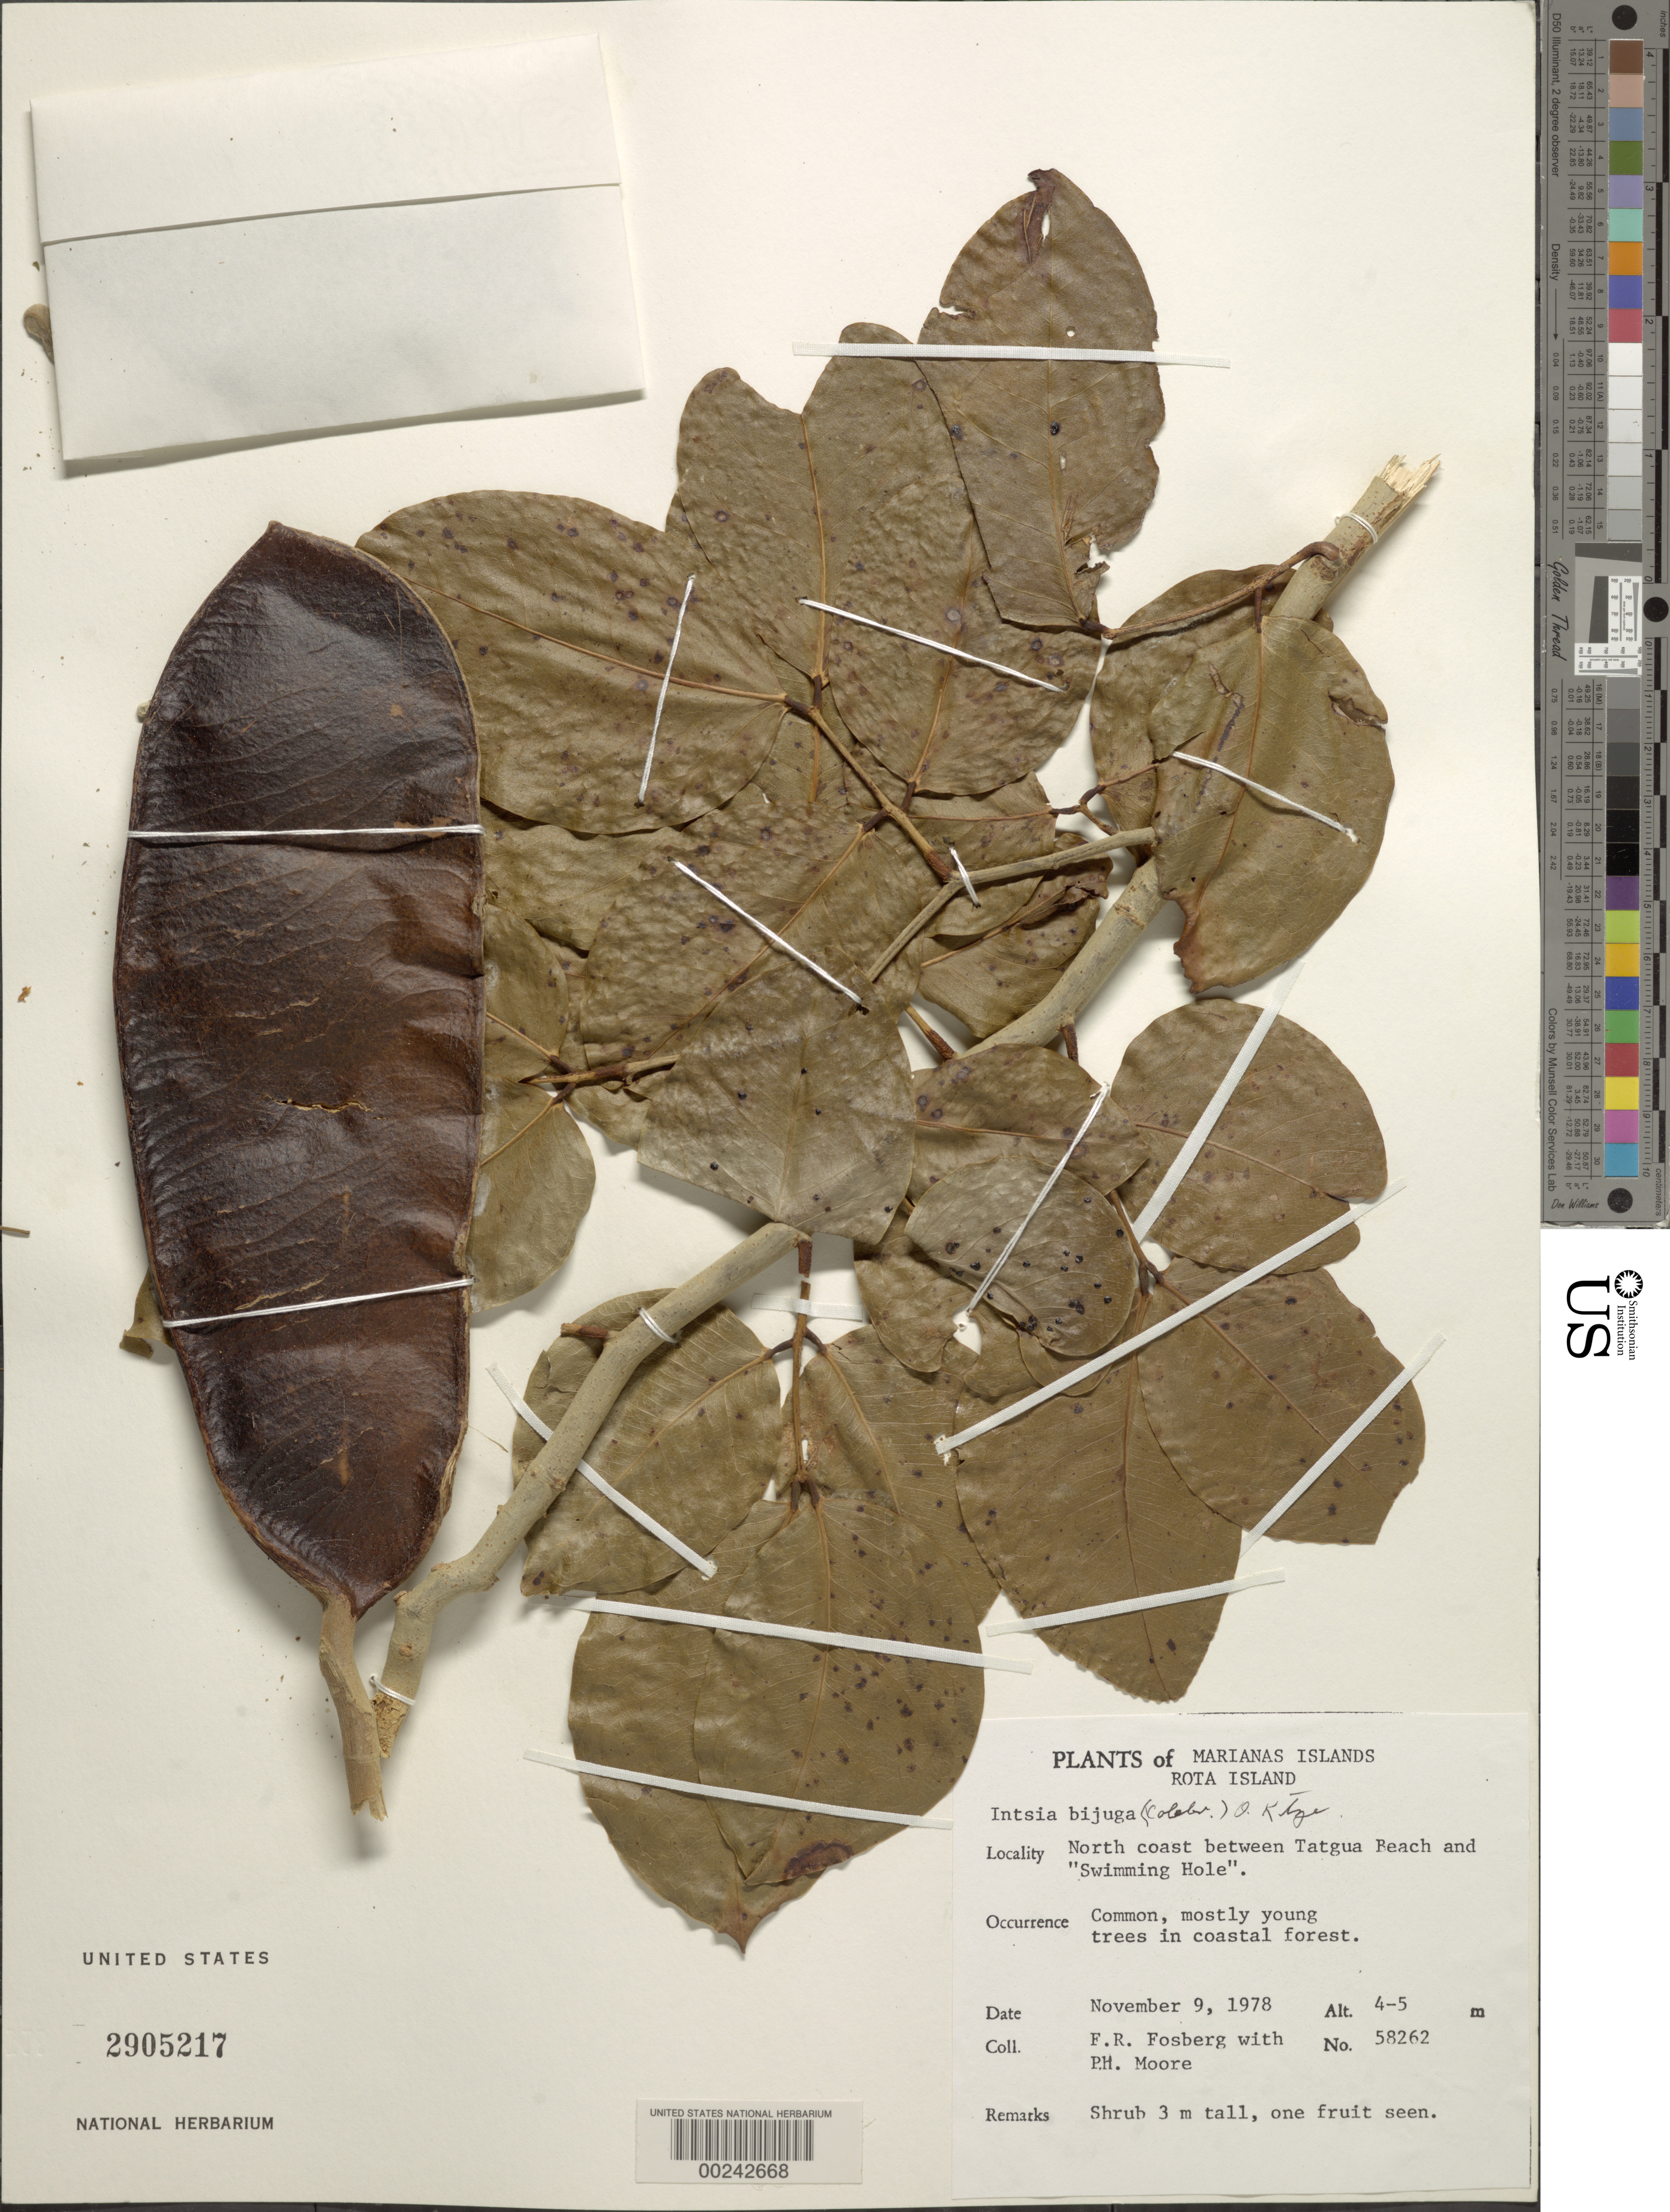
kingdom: Plantae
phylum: Tracheophyta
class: Magnoliopsida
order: Fabales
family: Fabaceae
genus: Intsia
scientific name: Intsia bijuga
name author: (Colebr.) Kuntze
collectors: F. R. Fosberg & P. Moore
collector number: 58262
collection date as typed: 09 Nov 1978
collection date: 1978-11-09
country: Northern Mariana Islands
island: Rota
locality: N coast between tatgua beach and "swimming hole"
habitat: Coastal forest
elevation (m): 4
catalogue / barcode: US 2905217